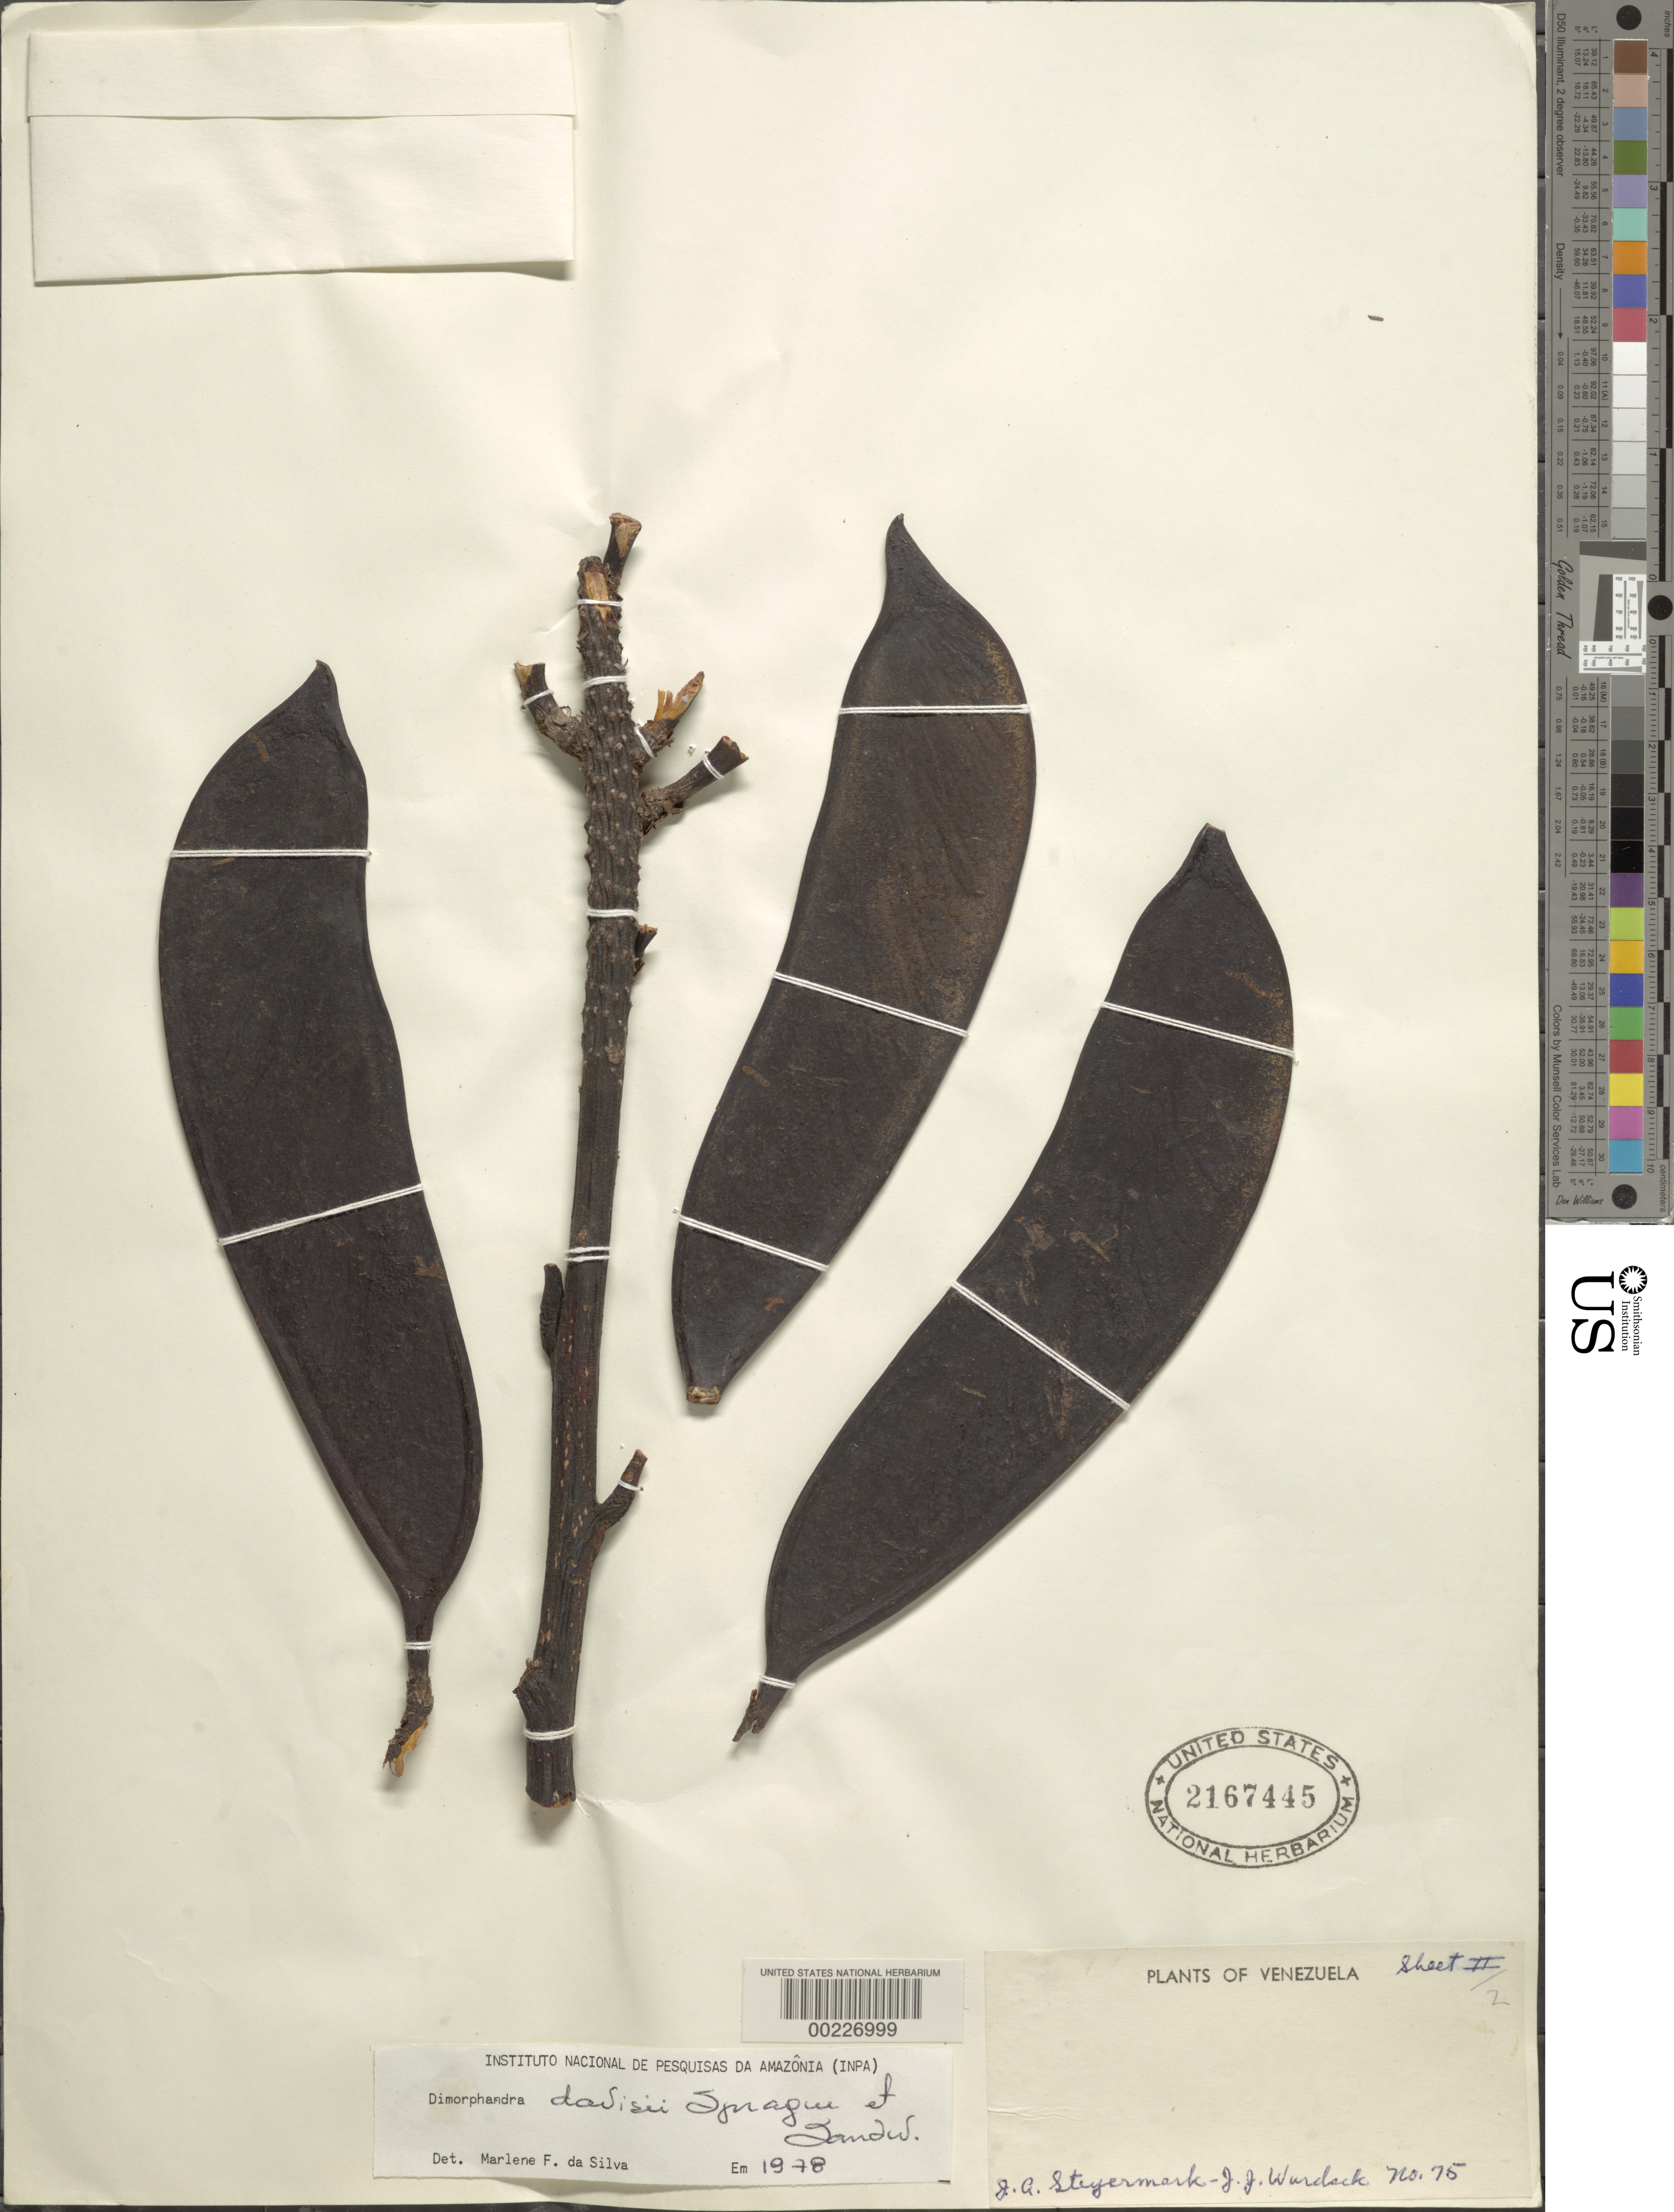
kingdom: Plantae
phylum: Tracheophyta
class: Magnoliopsida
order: Fabales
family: Fabaceae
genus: Dimorphandra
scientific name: Dimorphandra davisii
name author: Sprague & Sandwith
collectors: J. Steyermark & J. J. Wurdack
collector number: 75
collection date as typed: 11 Jan 1955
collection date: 1955-01-11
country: Venezuela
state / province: Bolivar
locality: Along rio caroni near rapids just below uriman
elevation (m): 393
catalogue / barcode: US 2167445